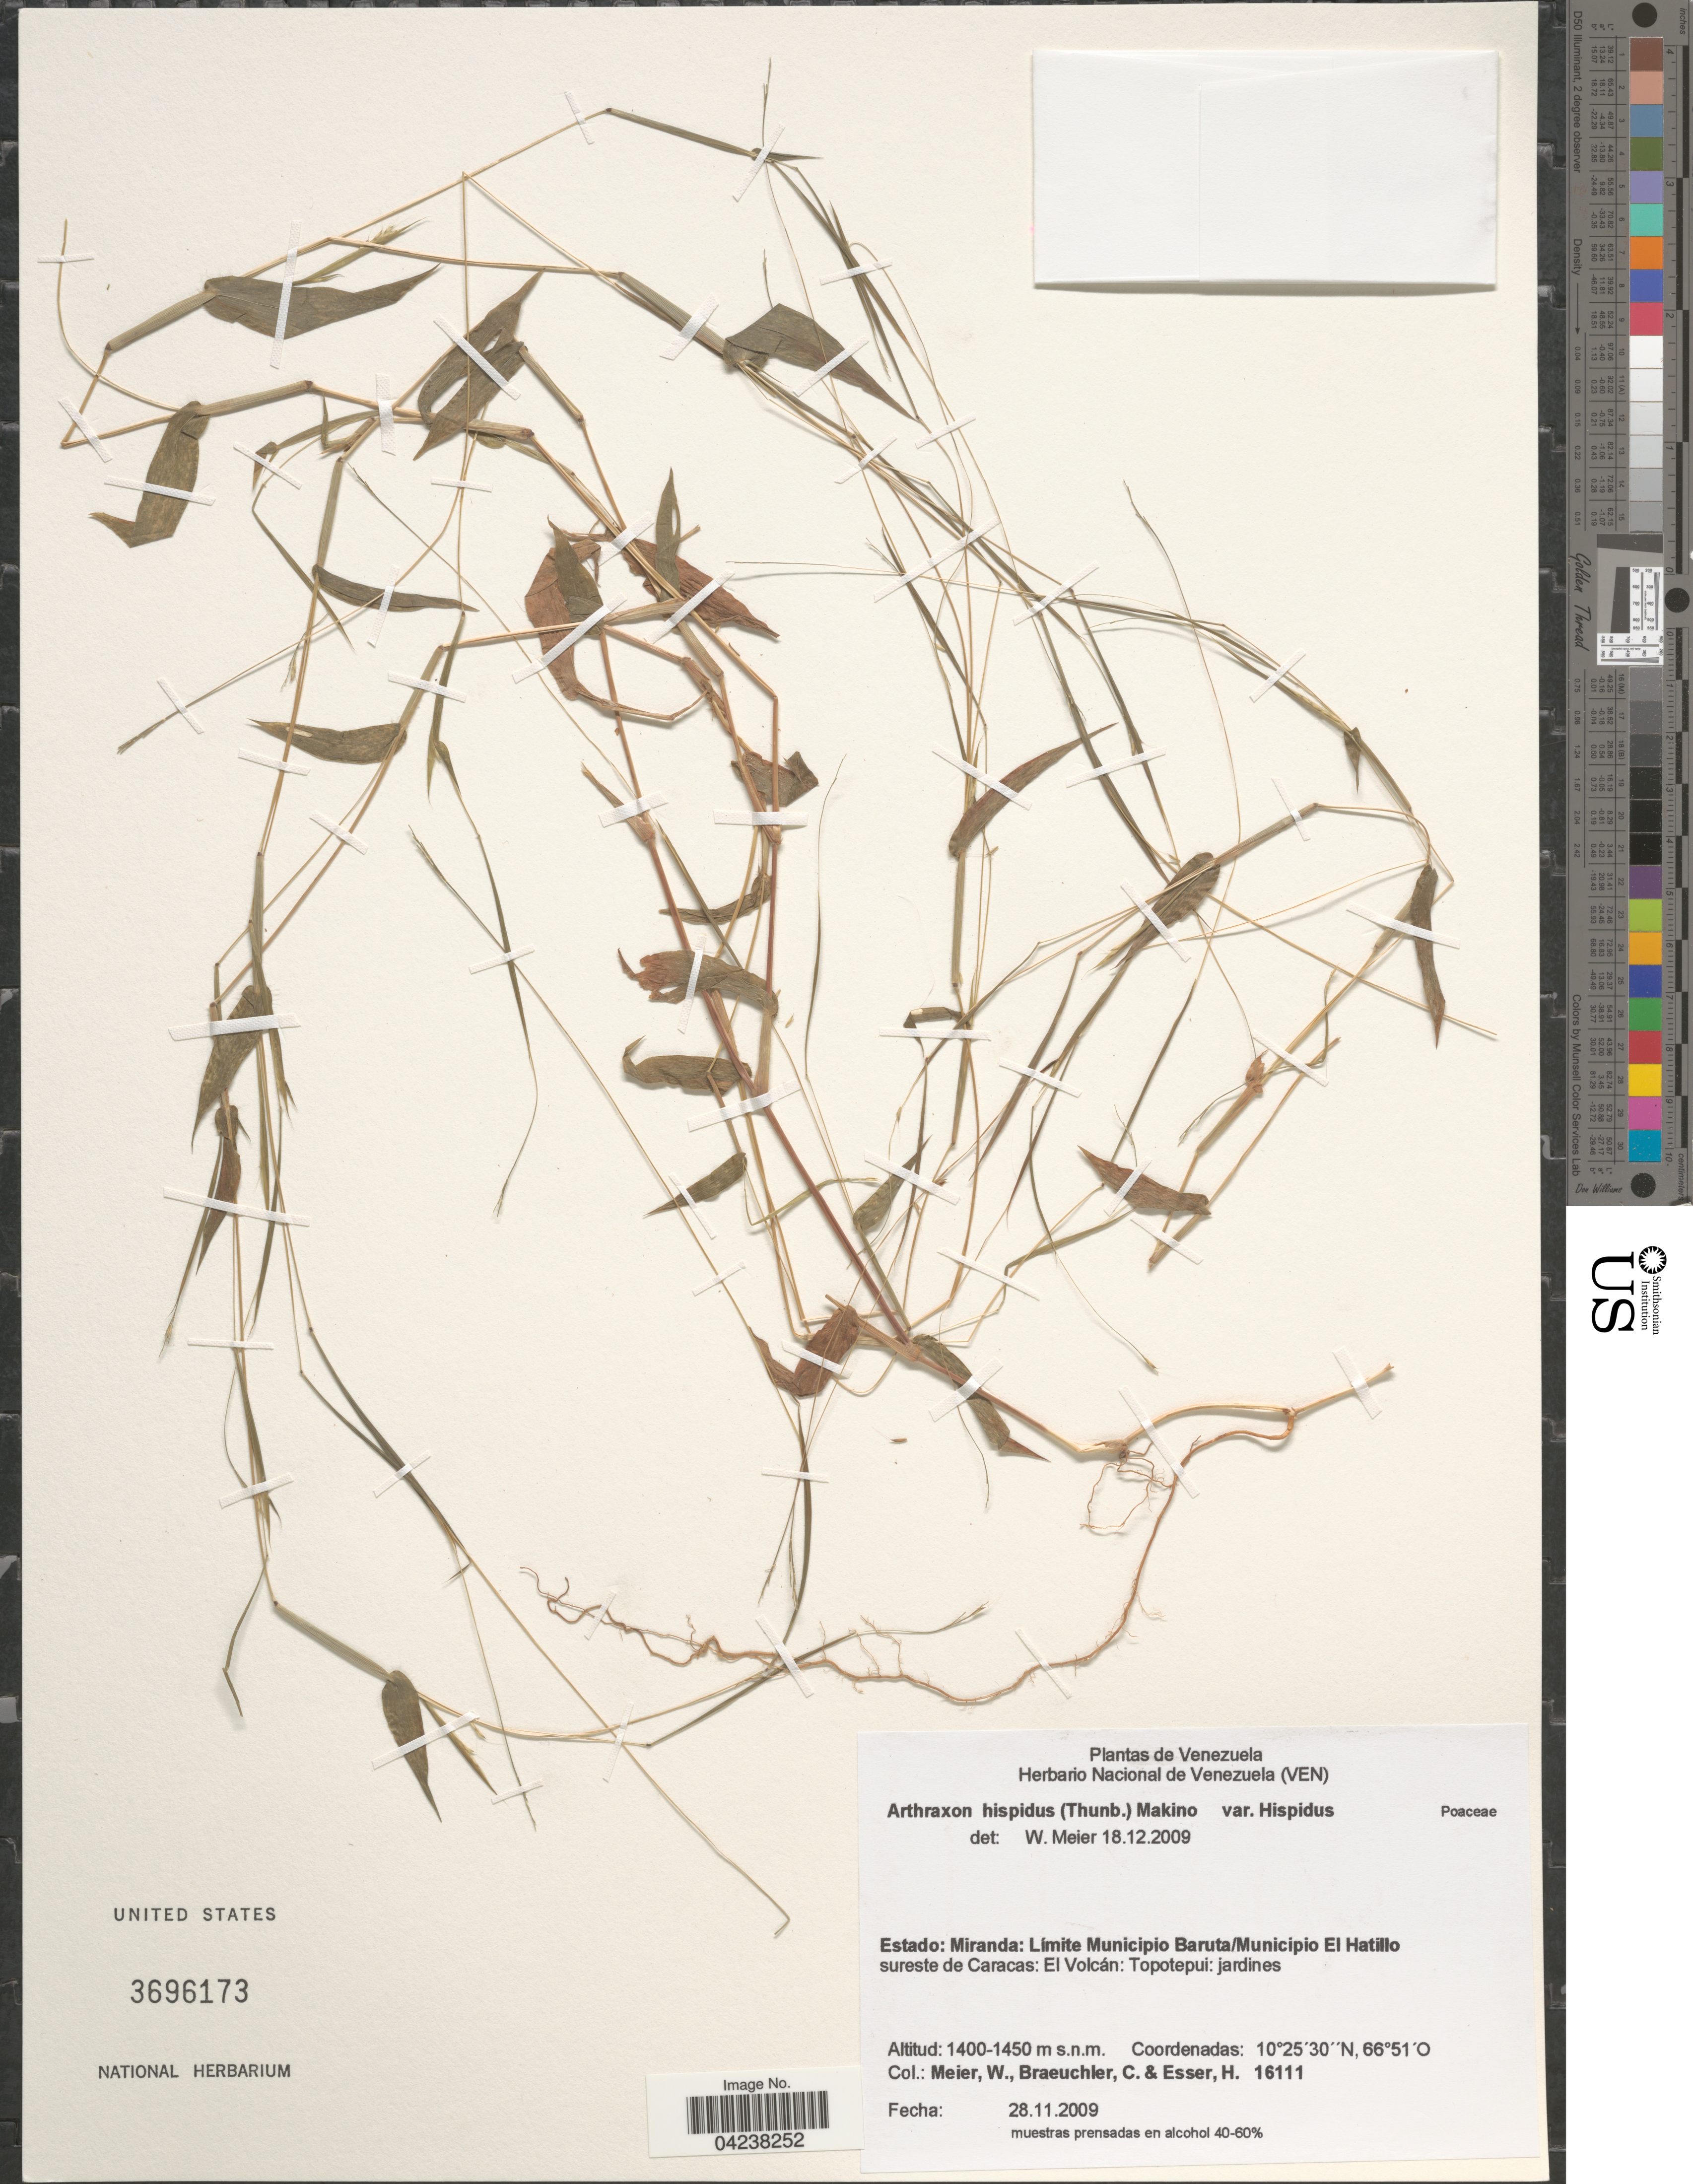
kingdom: Plantae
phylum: Tracheophyta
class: Liliopsida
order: Poales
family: Poaceae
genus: Arthraxon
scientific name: Arthraxon hispidus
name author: (Thunb.) Makino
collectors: W. Meier, C. Braeuchler & H. Esser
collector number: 16111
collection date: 2009-11-28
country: Venezuela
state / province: Miranda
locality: Estado: Miranda: Límite Municipio Baruta/Municipio El Hatillo sureste de Caracas: El Volcán: Topotepui: jardines.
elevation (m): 1400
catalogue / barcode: US 3696173